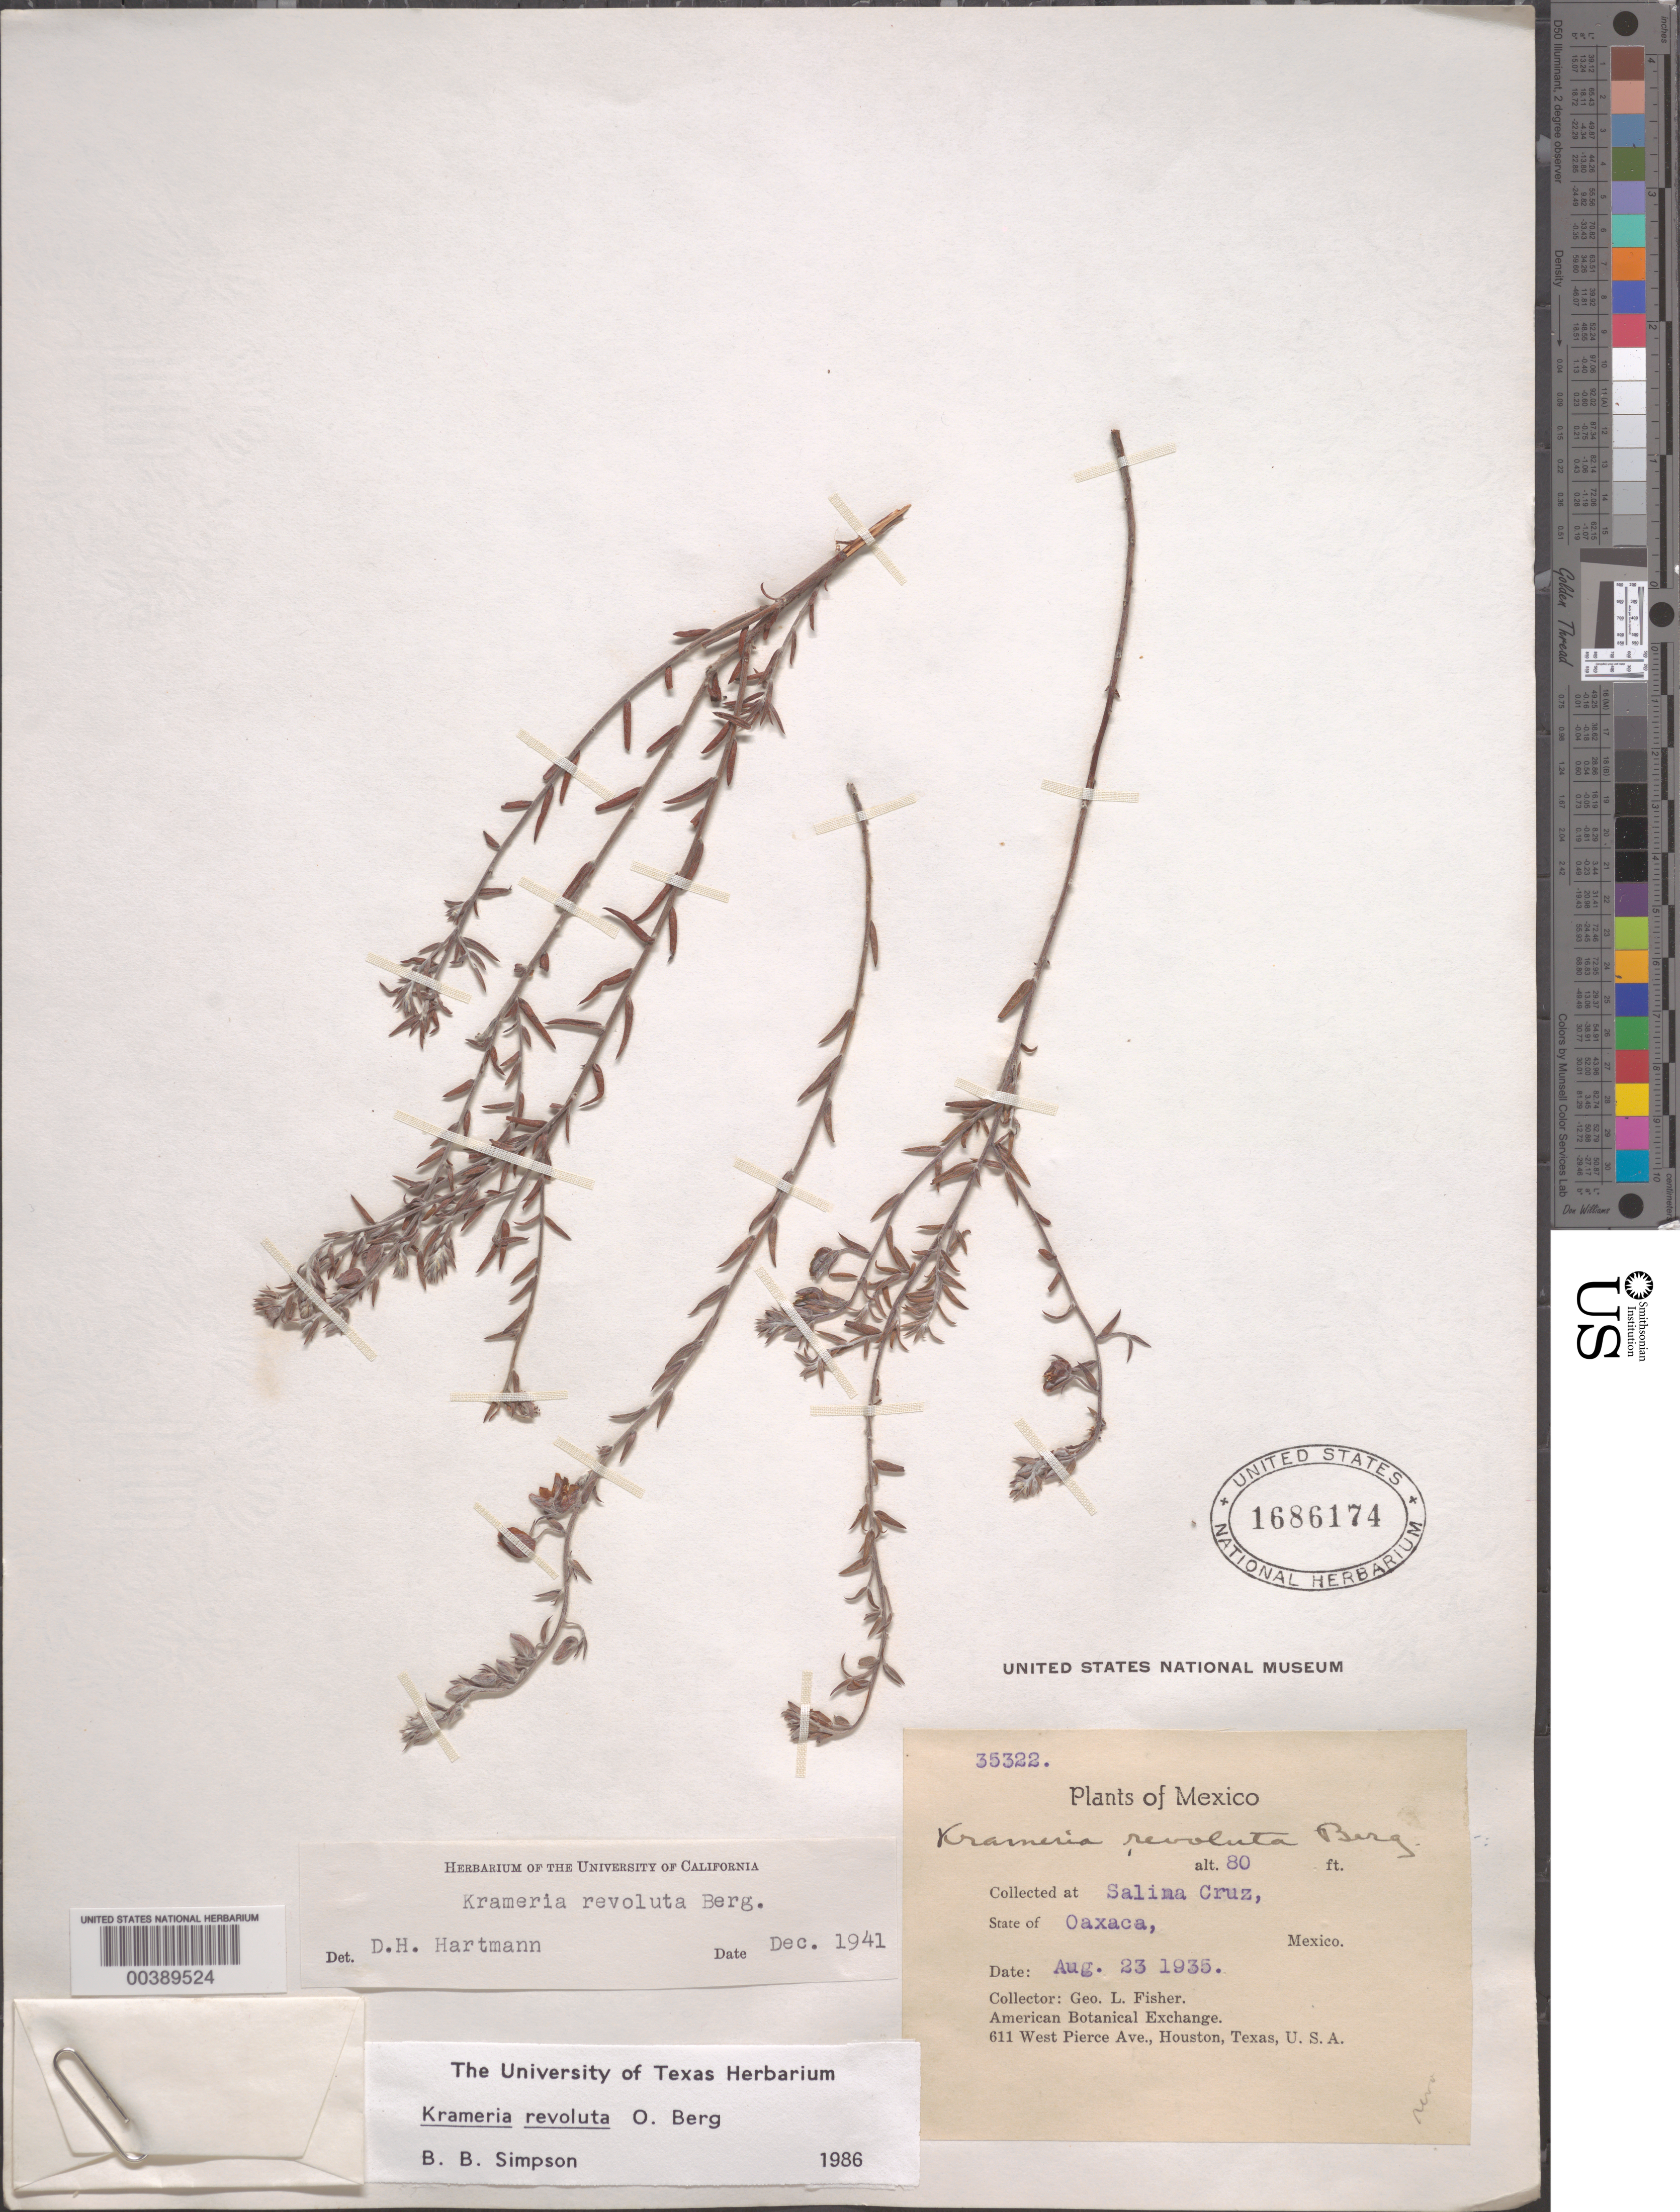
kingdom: Plantae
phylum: Tracheophyta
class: Magnoliopsida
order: Zygophyllales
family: Krameriaceae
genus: Krameria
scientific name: Krameria revoluta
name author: O. Berg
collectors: G. L. Fisher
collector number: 35322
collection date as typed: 23 Aug 1935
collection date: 1935-08-23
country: Mexico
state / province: Oaxaca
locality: Salina cruz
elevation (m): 24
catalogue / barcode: US 1686174